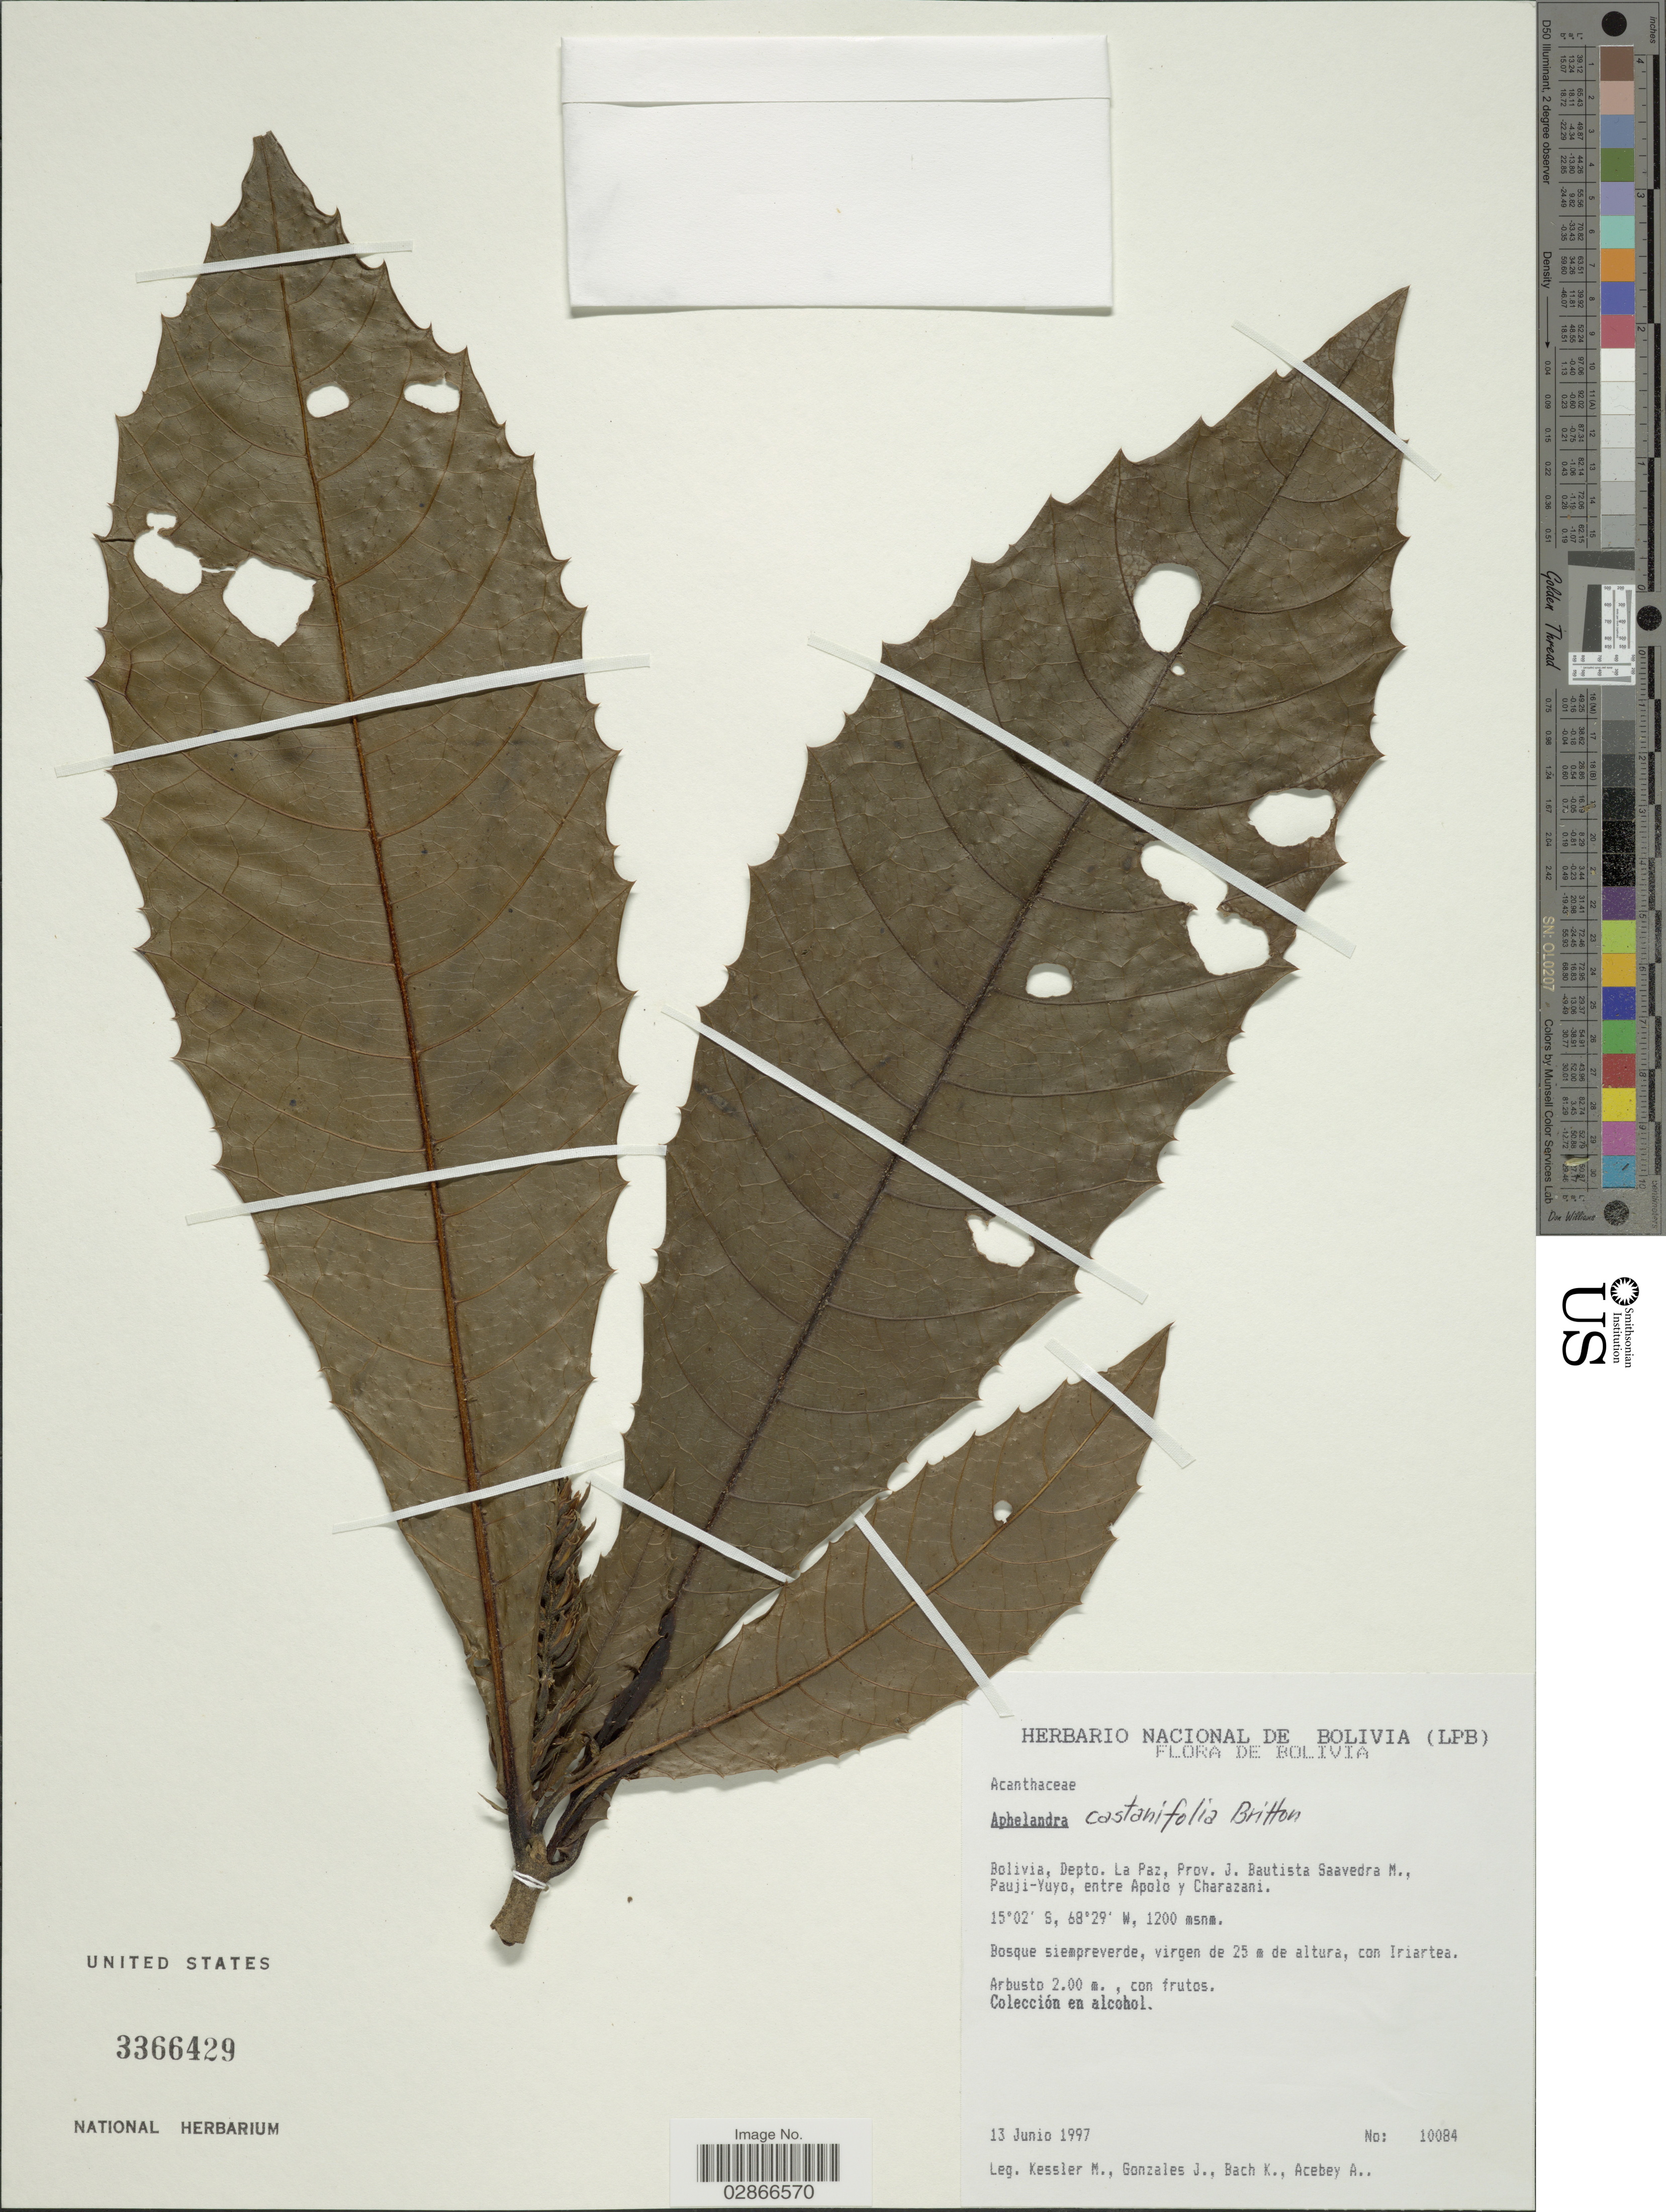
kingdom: Plantae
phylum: Tracheophyta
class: Magnoliopsida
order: Lamiales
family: Acanthaceae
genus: Aphelandra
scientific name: Aphelandra castanaefolia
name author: Britton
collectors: M. Kessler, J. Gonzales, K. Bach & A. Acebey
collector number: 10084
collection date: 1997-06-13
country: Bolivia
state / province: La Paz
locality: Depto. La Paz, Prov. J. Bautista Saavedra M., Pauji-Yuyo, entre Apolo y Charazani.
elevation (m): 1200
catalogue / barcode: US 3366429